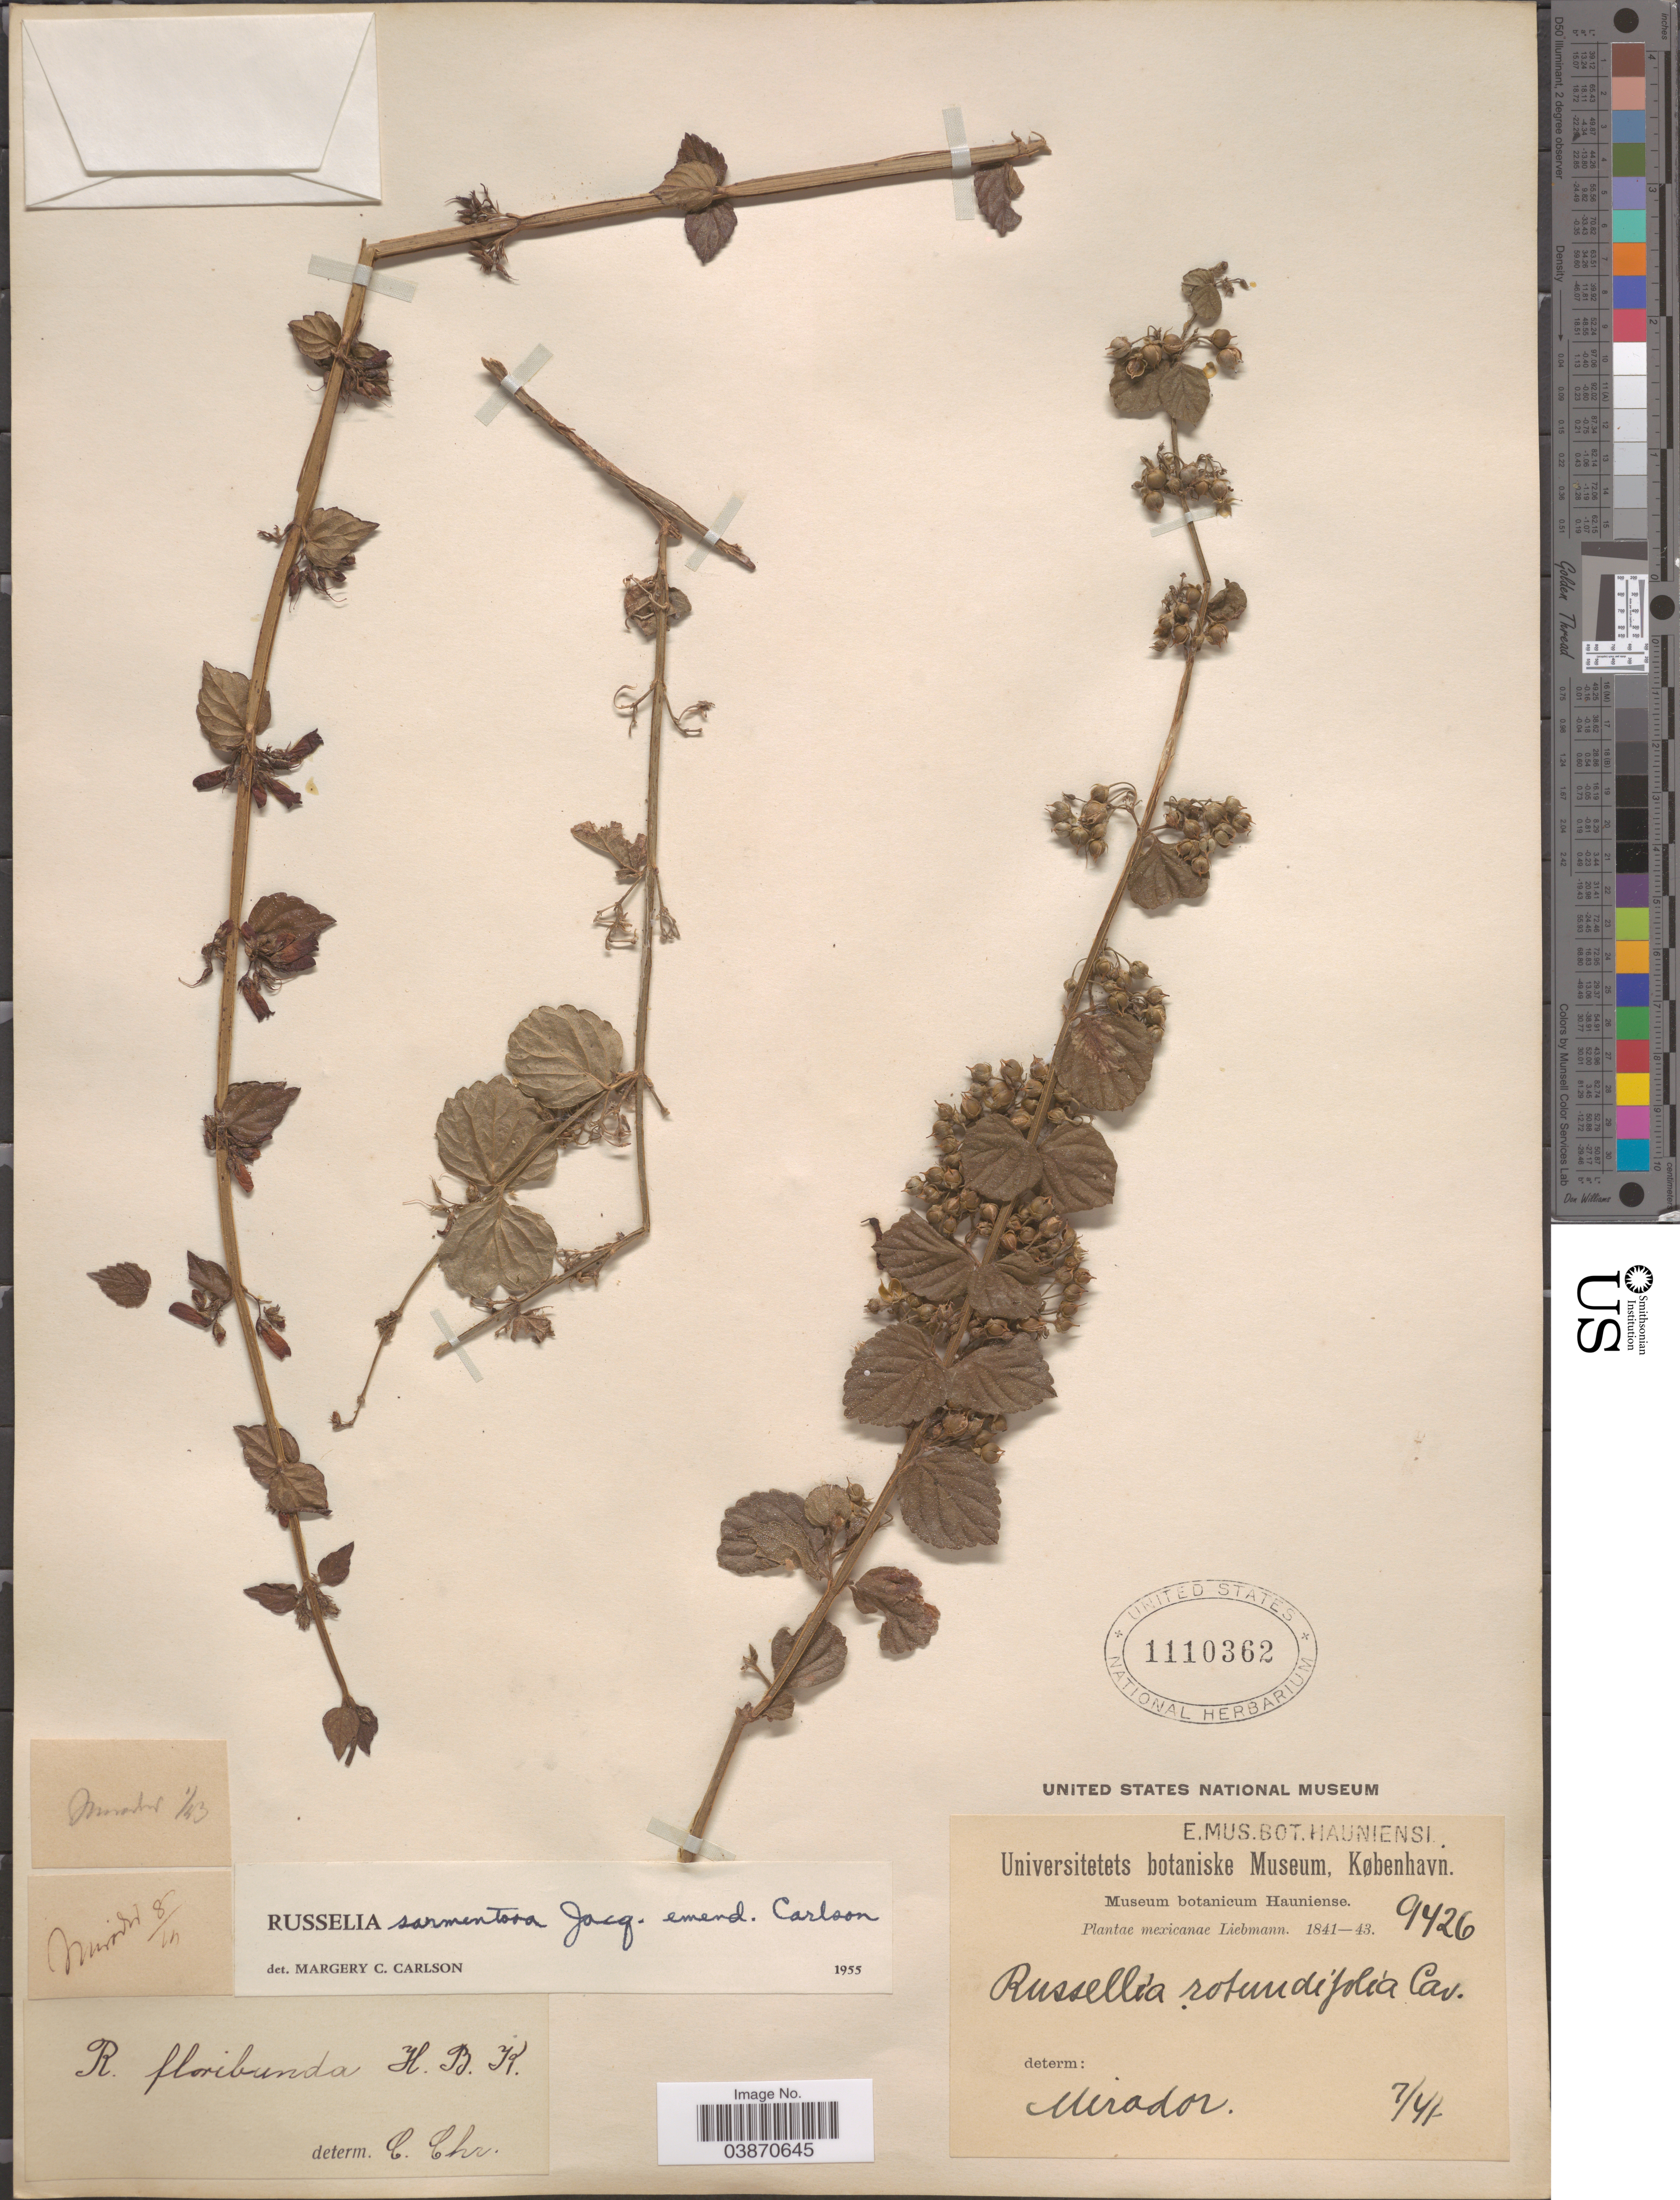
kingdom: Plantae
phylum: Tracheophyta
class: Magnoliopsida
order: Lamiales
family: Plantaginaceae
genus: Russelia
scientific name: Russelia sarmentosa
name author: Jacq.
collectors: Liebmann, --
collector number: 9426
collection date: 1841-07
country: Mexico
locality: Mirador.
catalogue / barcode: US 1110362